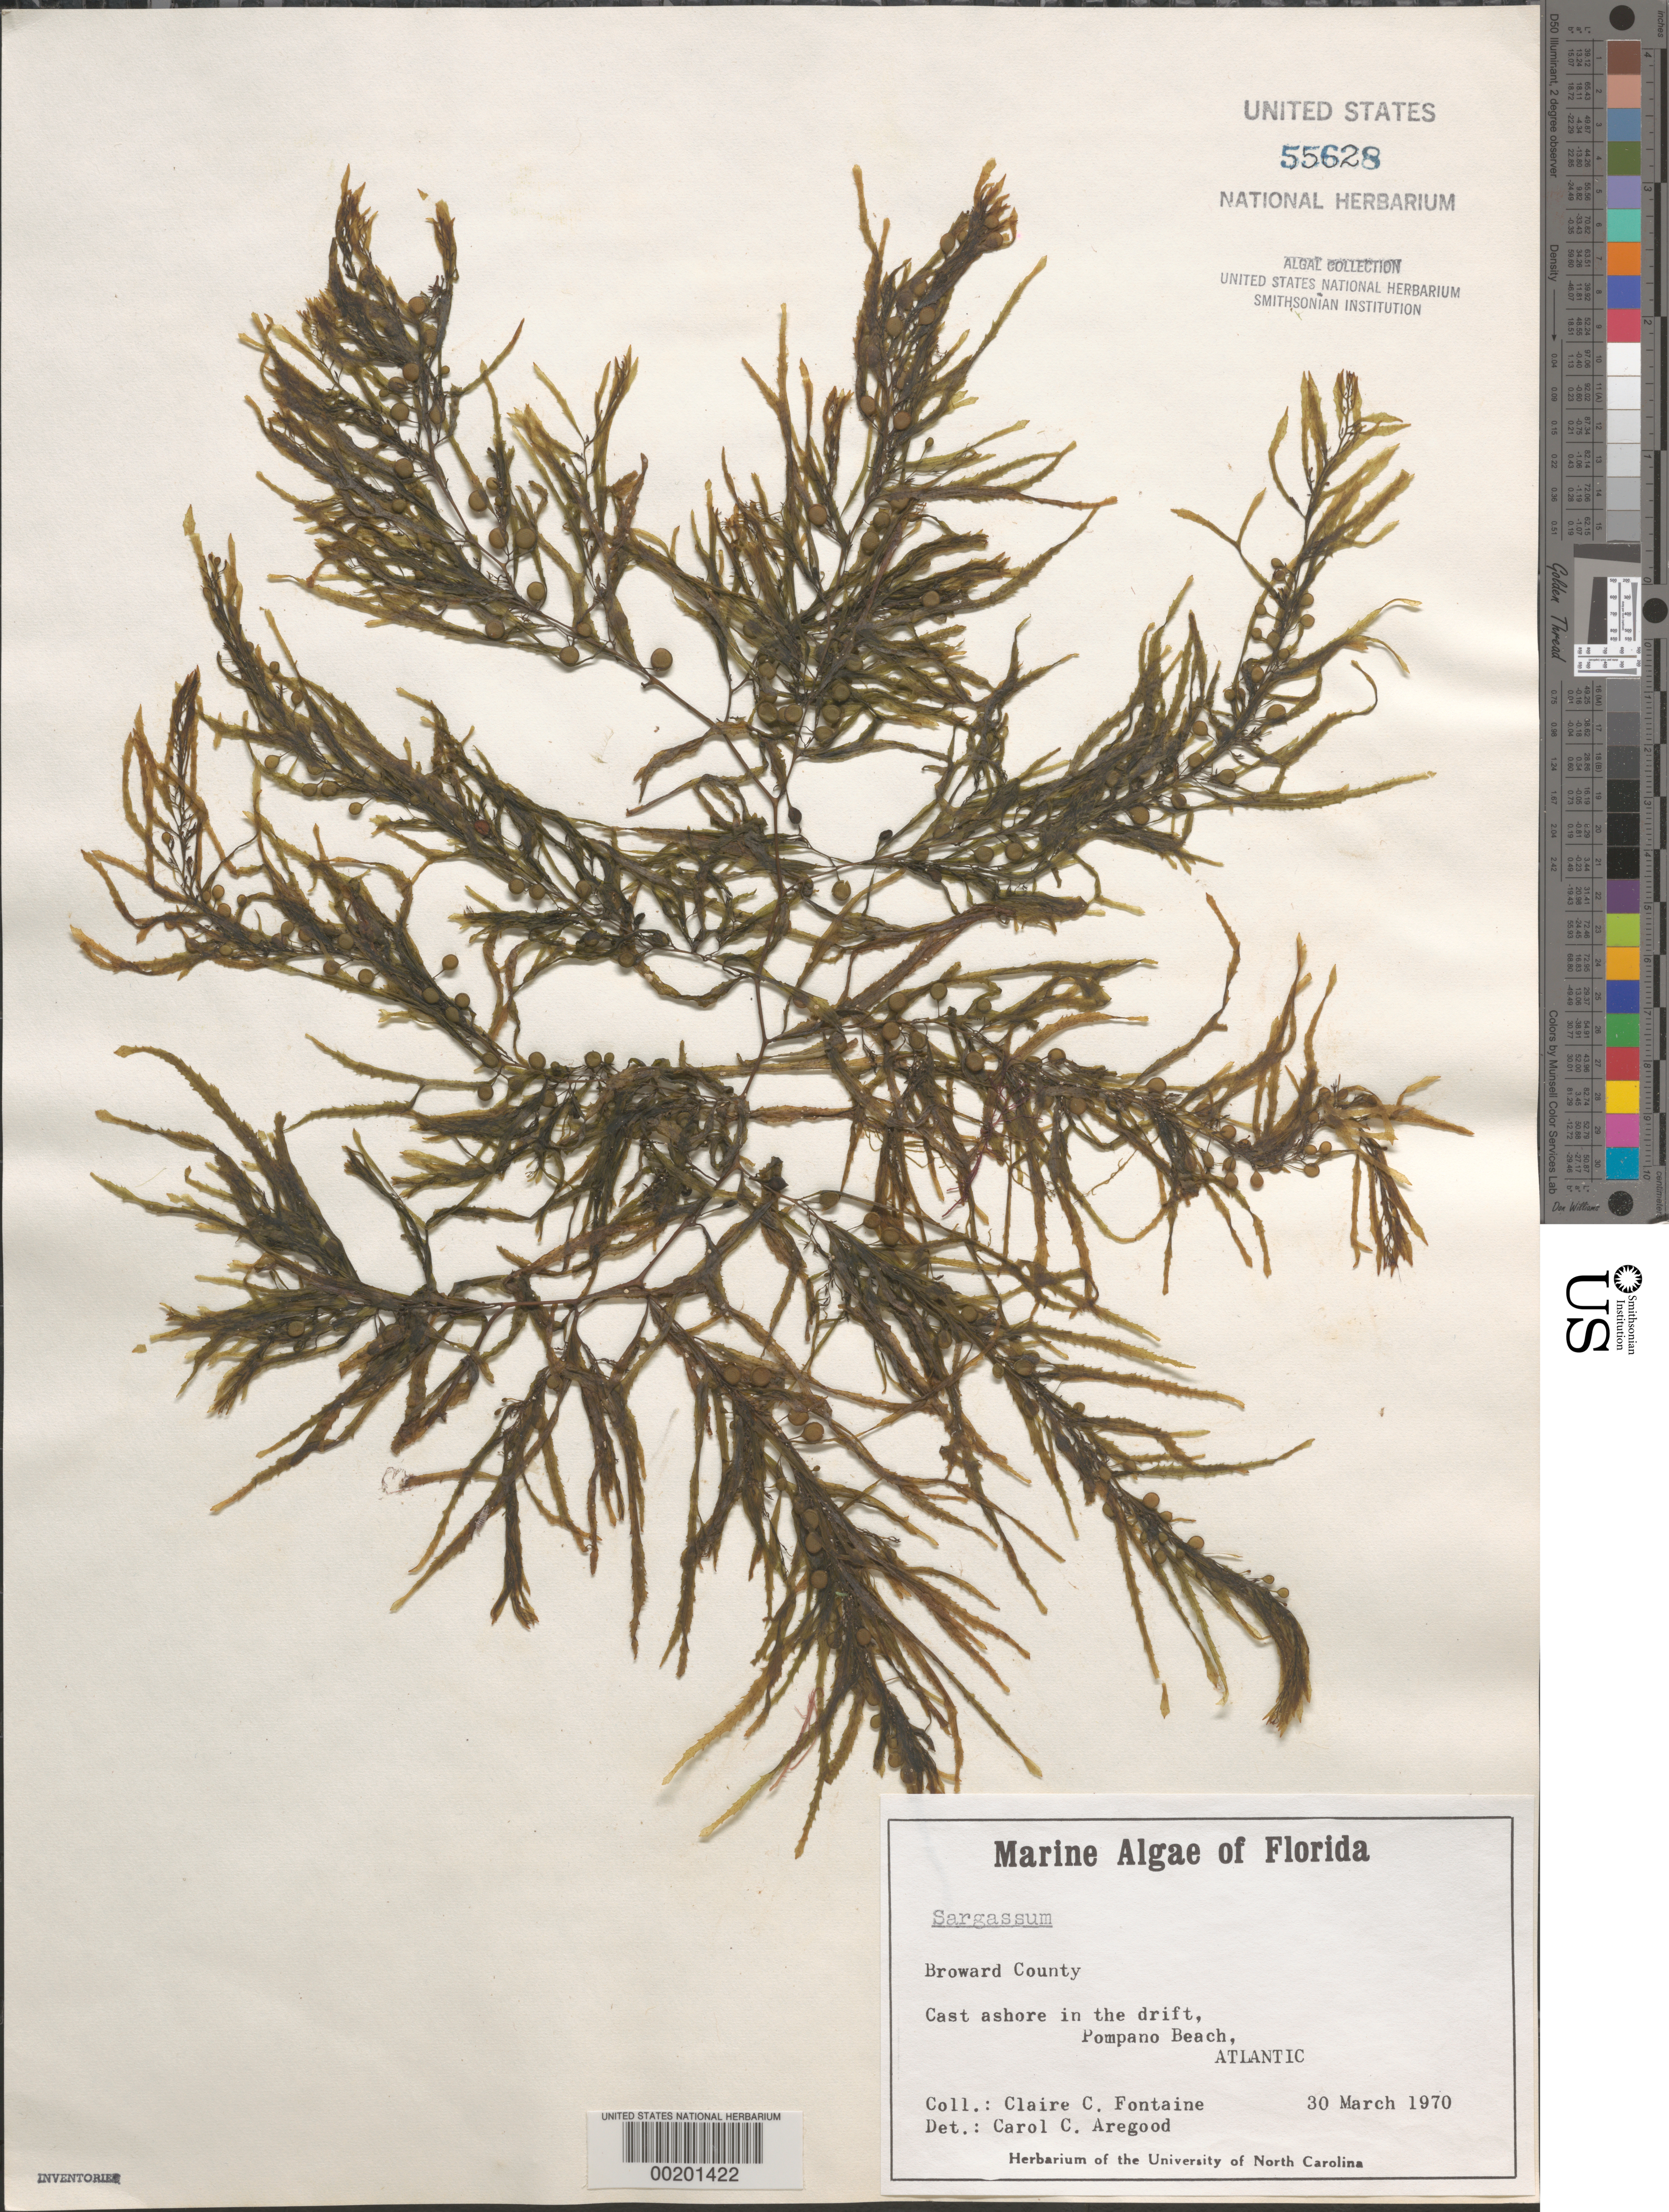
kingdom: Chromista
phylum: Ochrophyta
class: Phaeophyceae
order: Fucales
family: Sargassaceae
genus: Sargassum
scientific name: Sargassum sp.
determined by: Aregood, C. C.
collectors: C. Fontaine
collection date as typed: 30 Mar 1970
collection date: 1970-03-30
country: United States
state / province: Florida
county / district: Broward County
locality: Pompano Beach, Atlantic Ocean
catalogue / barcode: US 55628